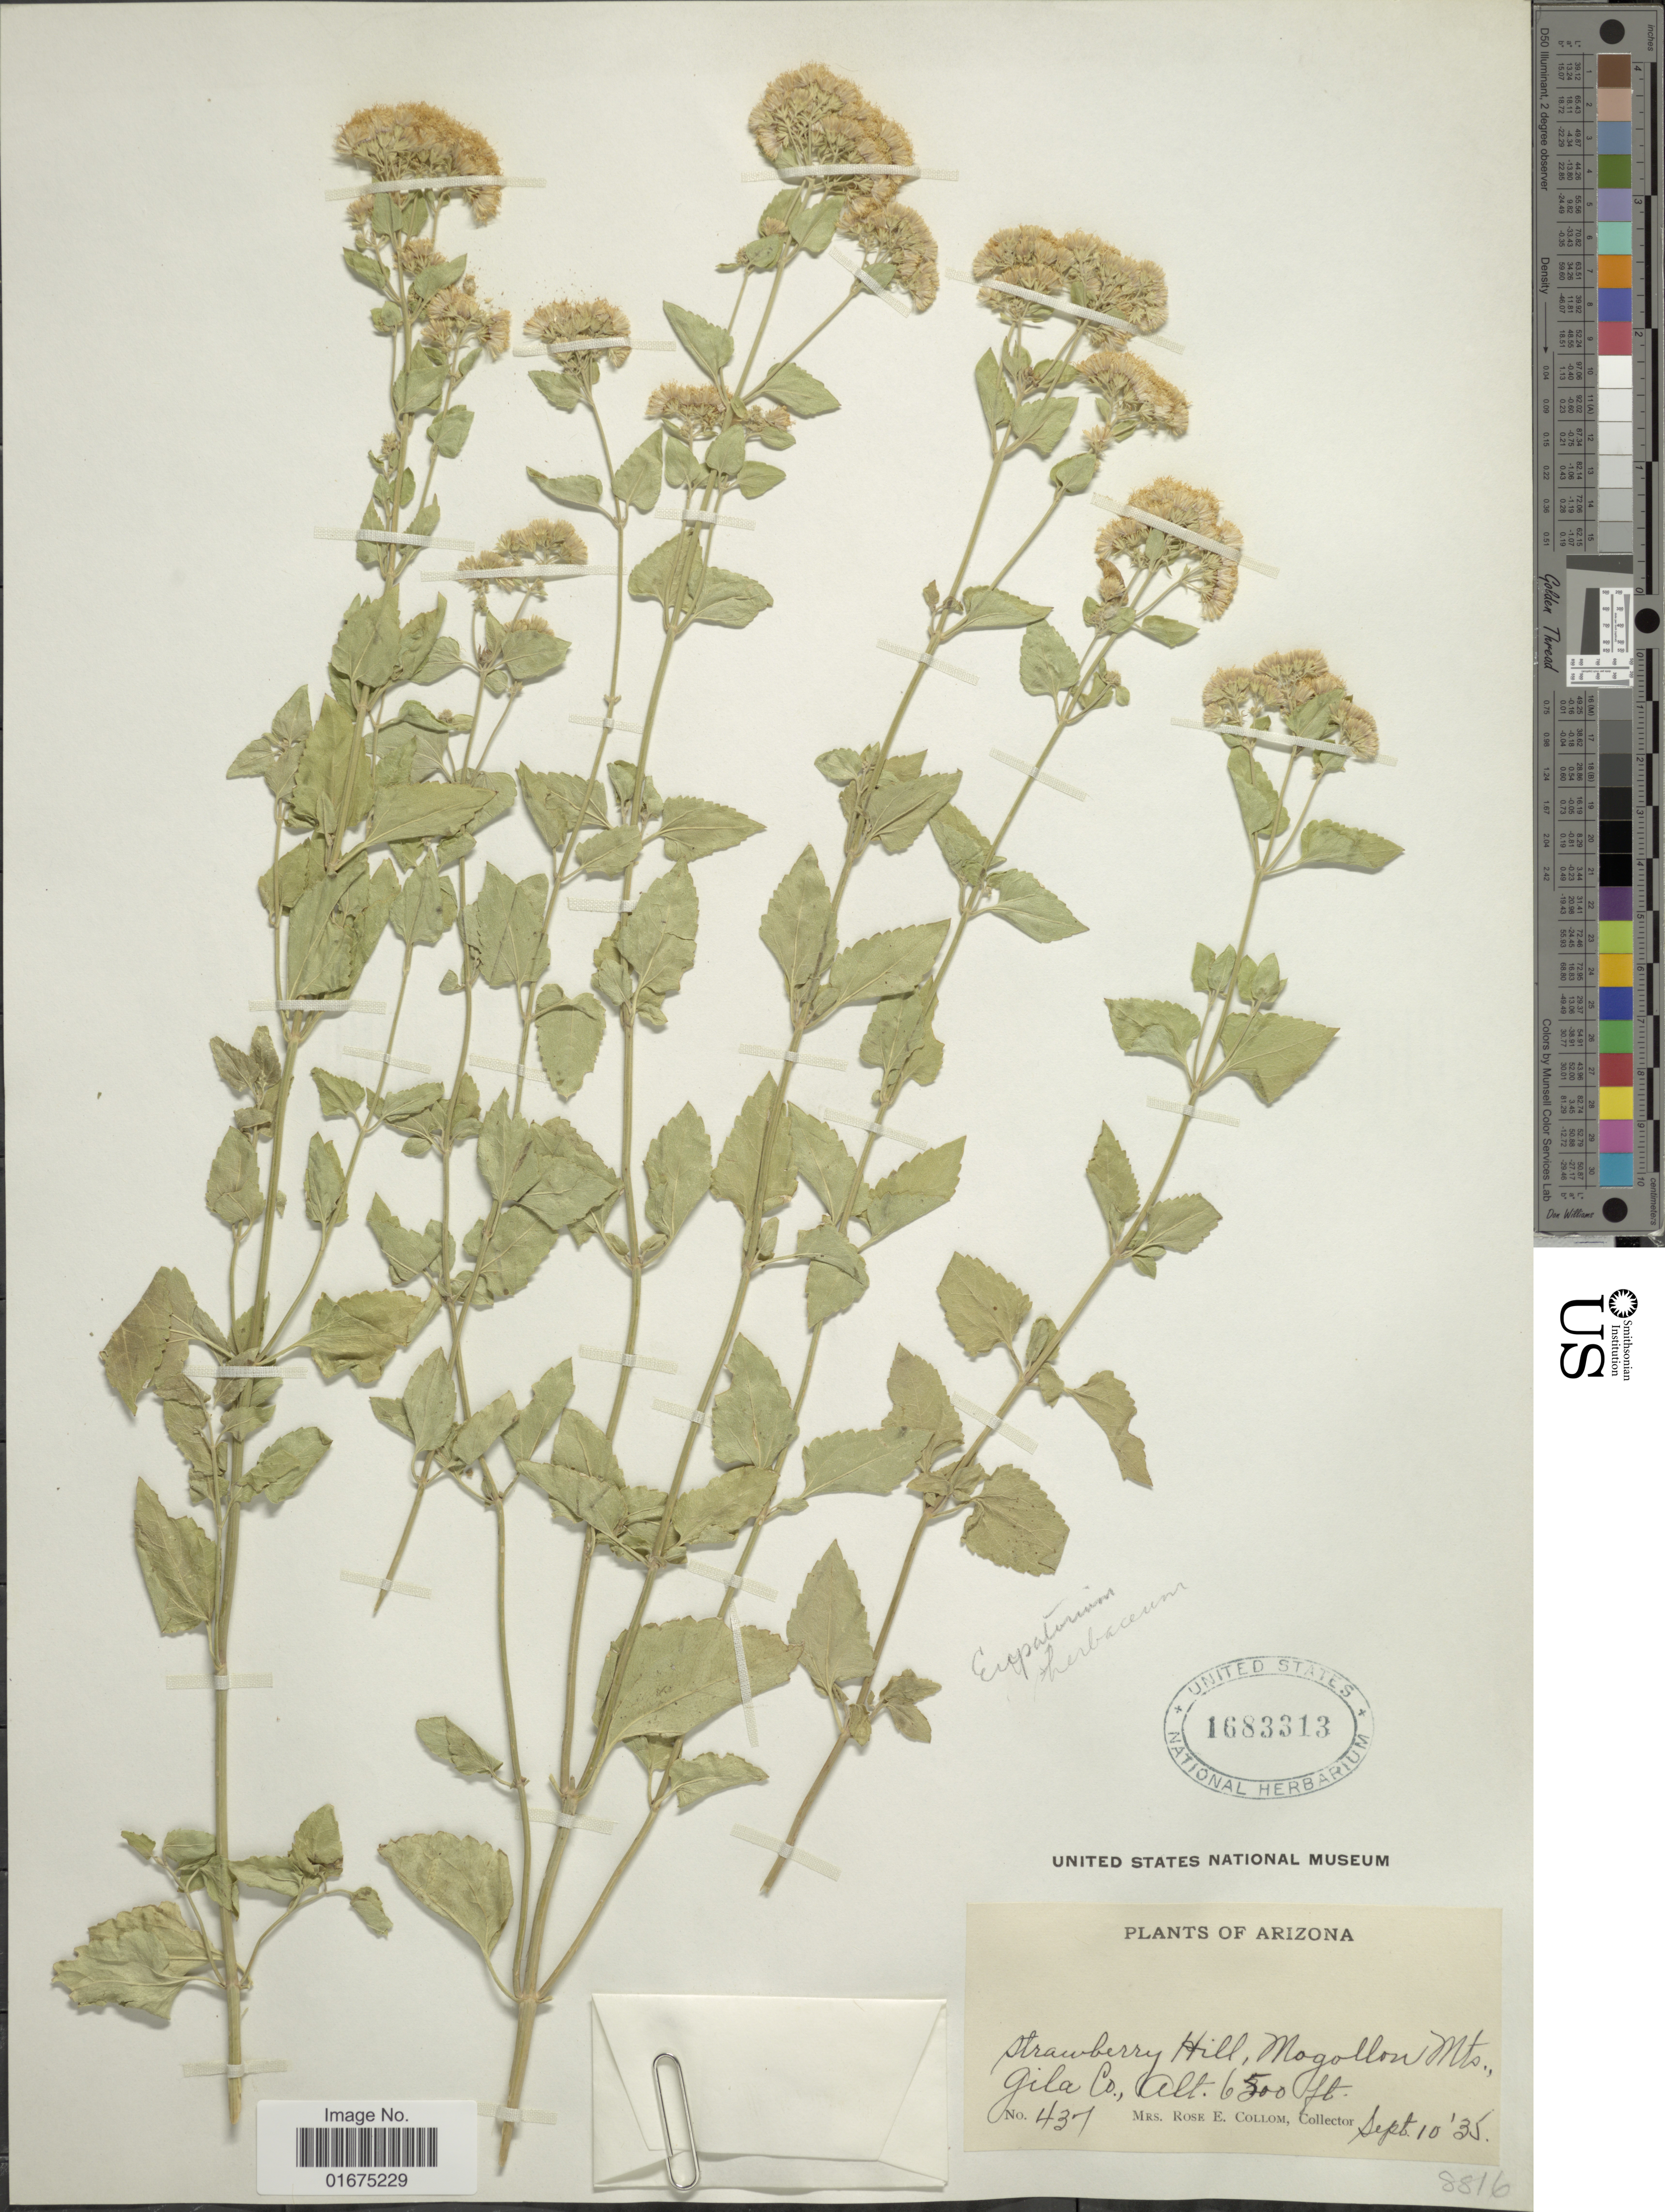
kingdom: Plantae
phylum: Tracheophyta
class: Magnoliopsida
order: Asterales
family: Asteraceae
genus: Ageratina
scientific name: Ageratina herbacea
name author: (A. Gray) R.M. King & H. Rob.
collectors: R. E. Collom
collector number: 437*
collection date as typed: Transcribed d/m/y: 10/9/35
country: United States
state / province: Arizona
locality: Strawberry Hill, Mogollon Mts., Gila Co.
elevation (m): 1981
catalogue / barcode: US 1683313